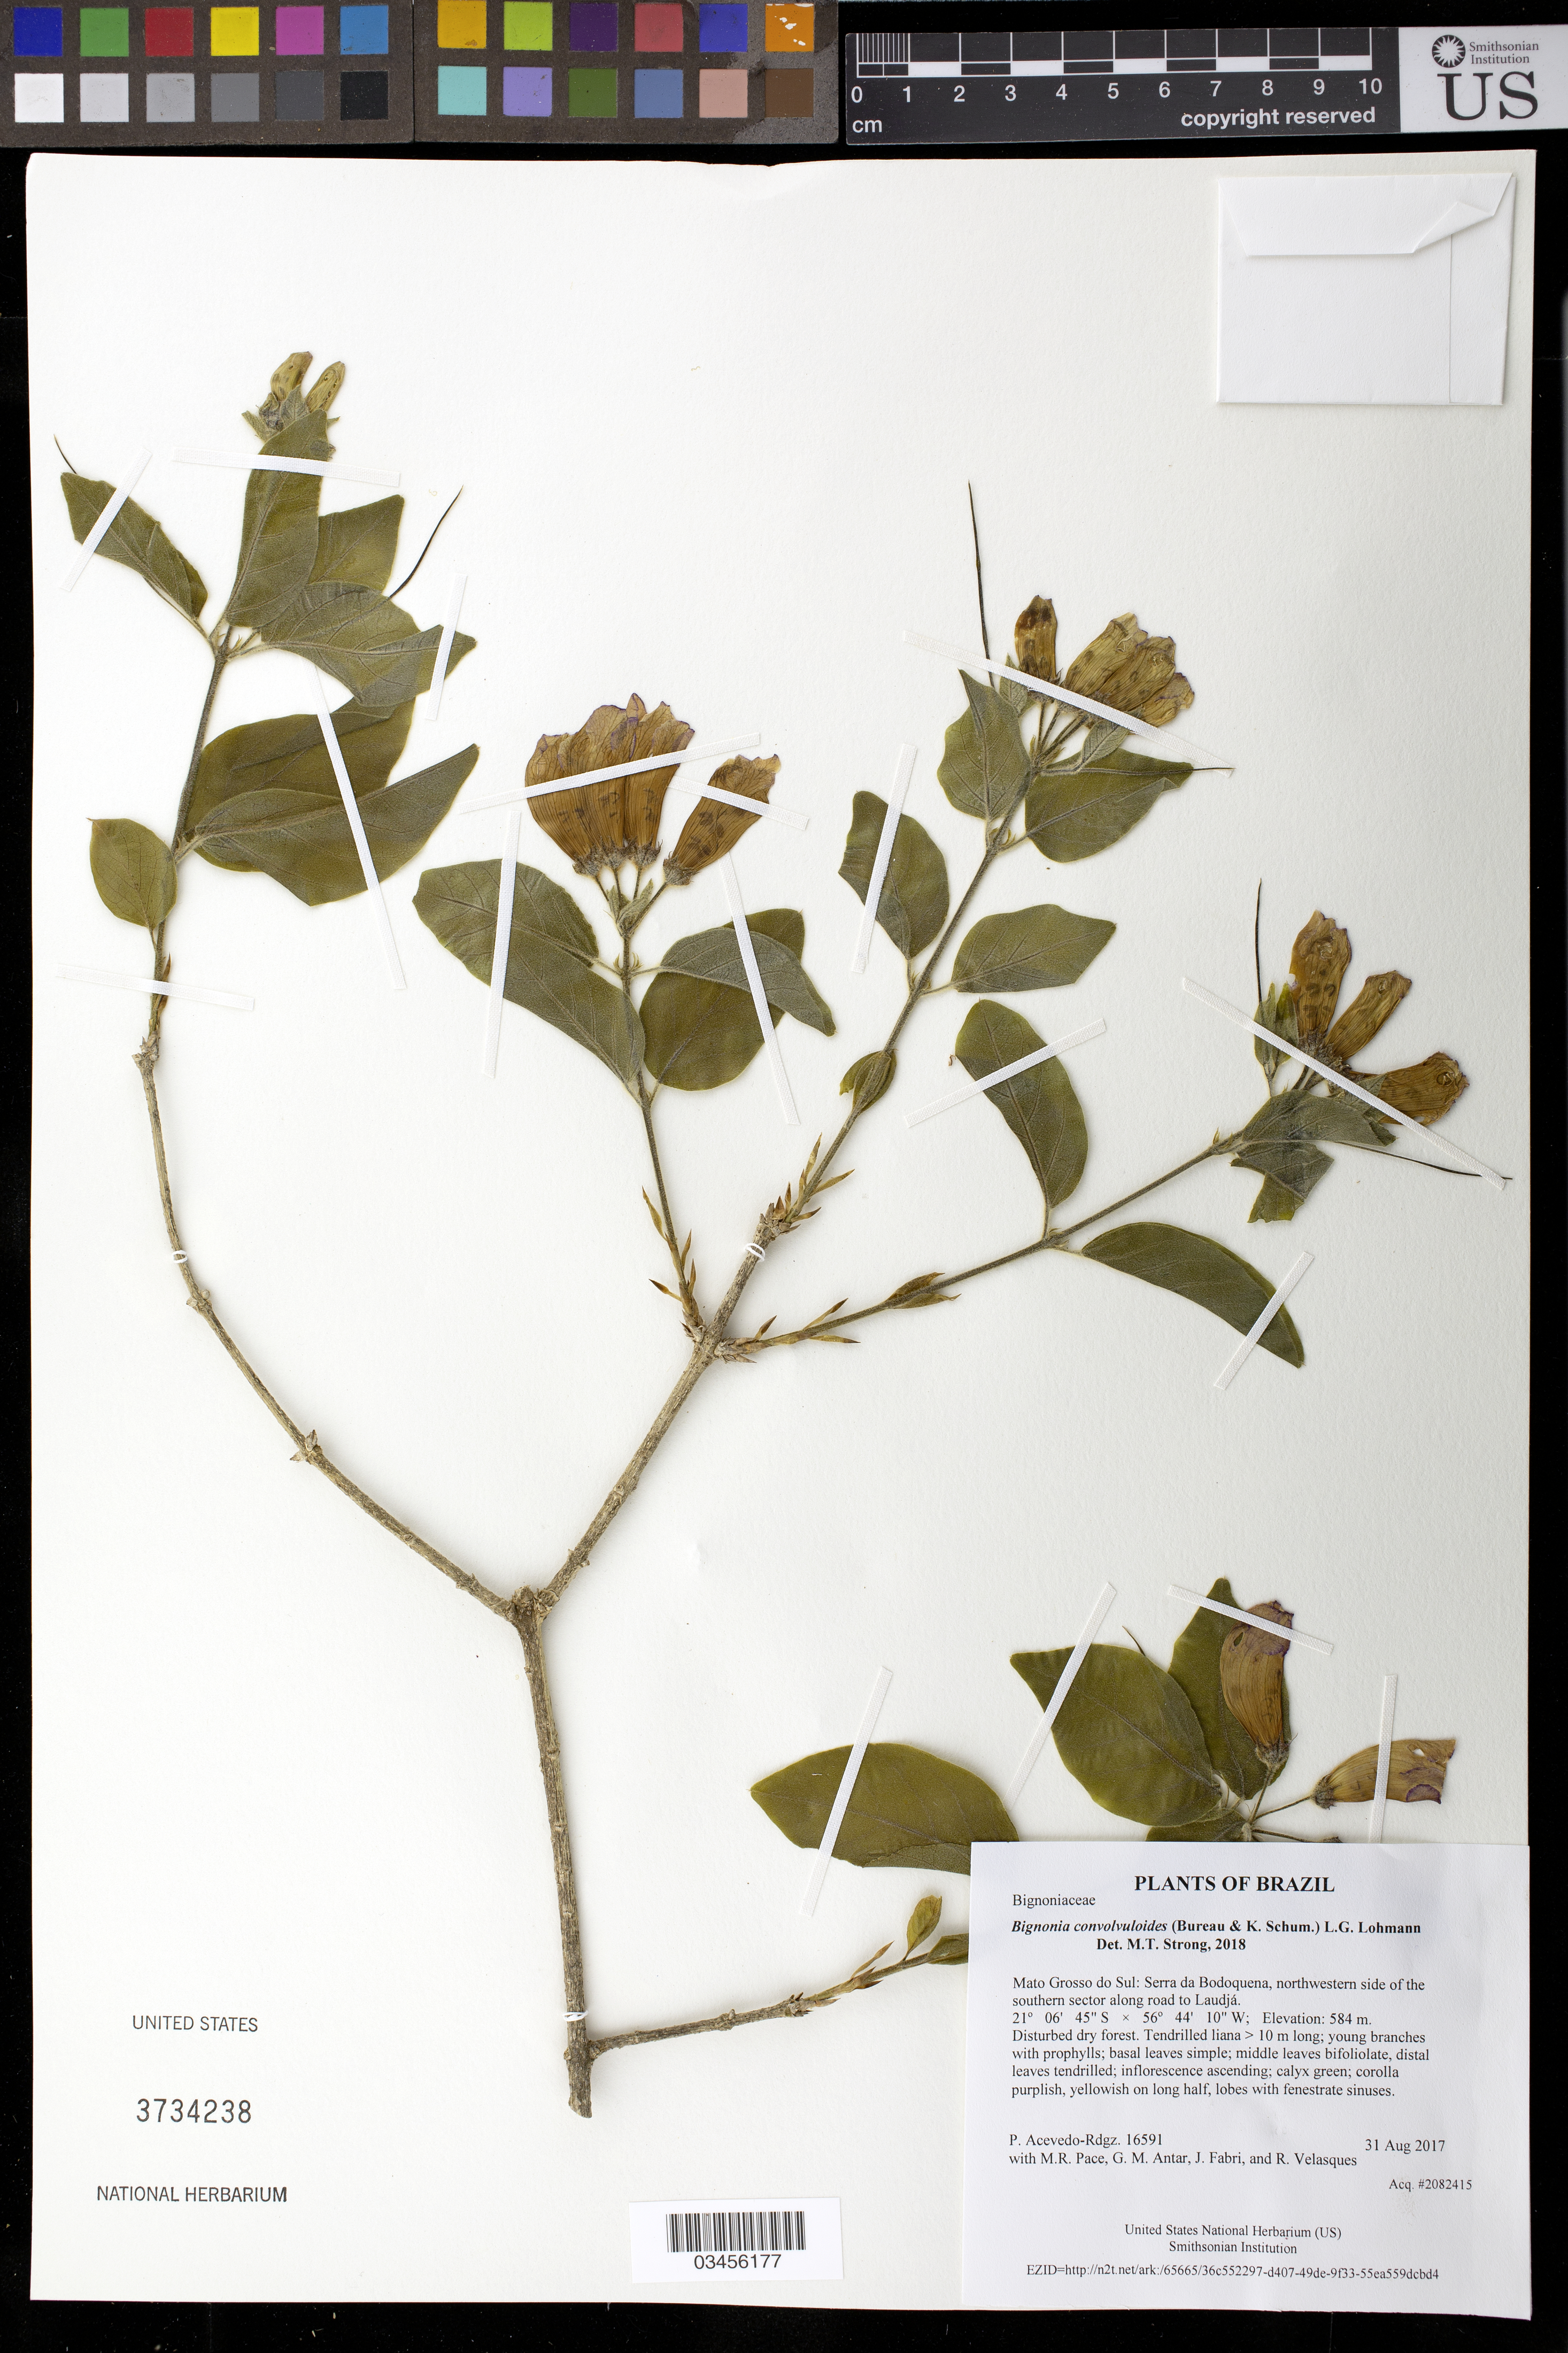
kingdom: Plantae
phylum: Tracheophyta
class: Magnoliopsida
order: Lamiales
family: Bignoniaceae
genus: Bignonia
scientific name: Bignonia convolvuloides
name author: (Bureau & K. Schum.) L.G. Lohmann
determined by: Strong, Mark T., (BOT), Smithsonian Institution - National Museum of Natural History (UNITED STATES)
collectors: P. Acevedo-Rodr., M. R. Pace, G. M. Antar, J. Fabri & R. Velasques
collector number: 16591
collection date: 2017-08-31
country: Brazil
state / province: Mato Grosso do Sul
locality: Serra da Bodoquena, northwestern side of the southern sector along road to Laudjá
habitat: Disturbed dry forest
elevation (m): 584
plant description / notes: US, NY, MO, K, RB, B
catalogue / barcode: US 3734238